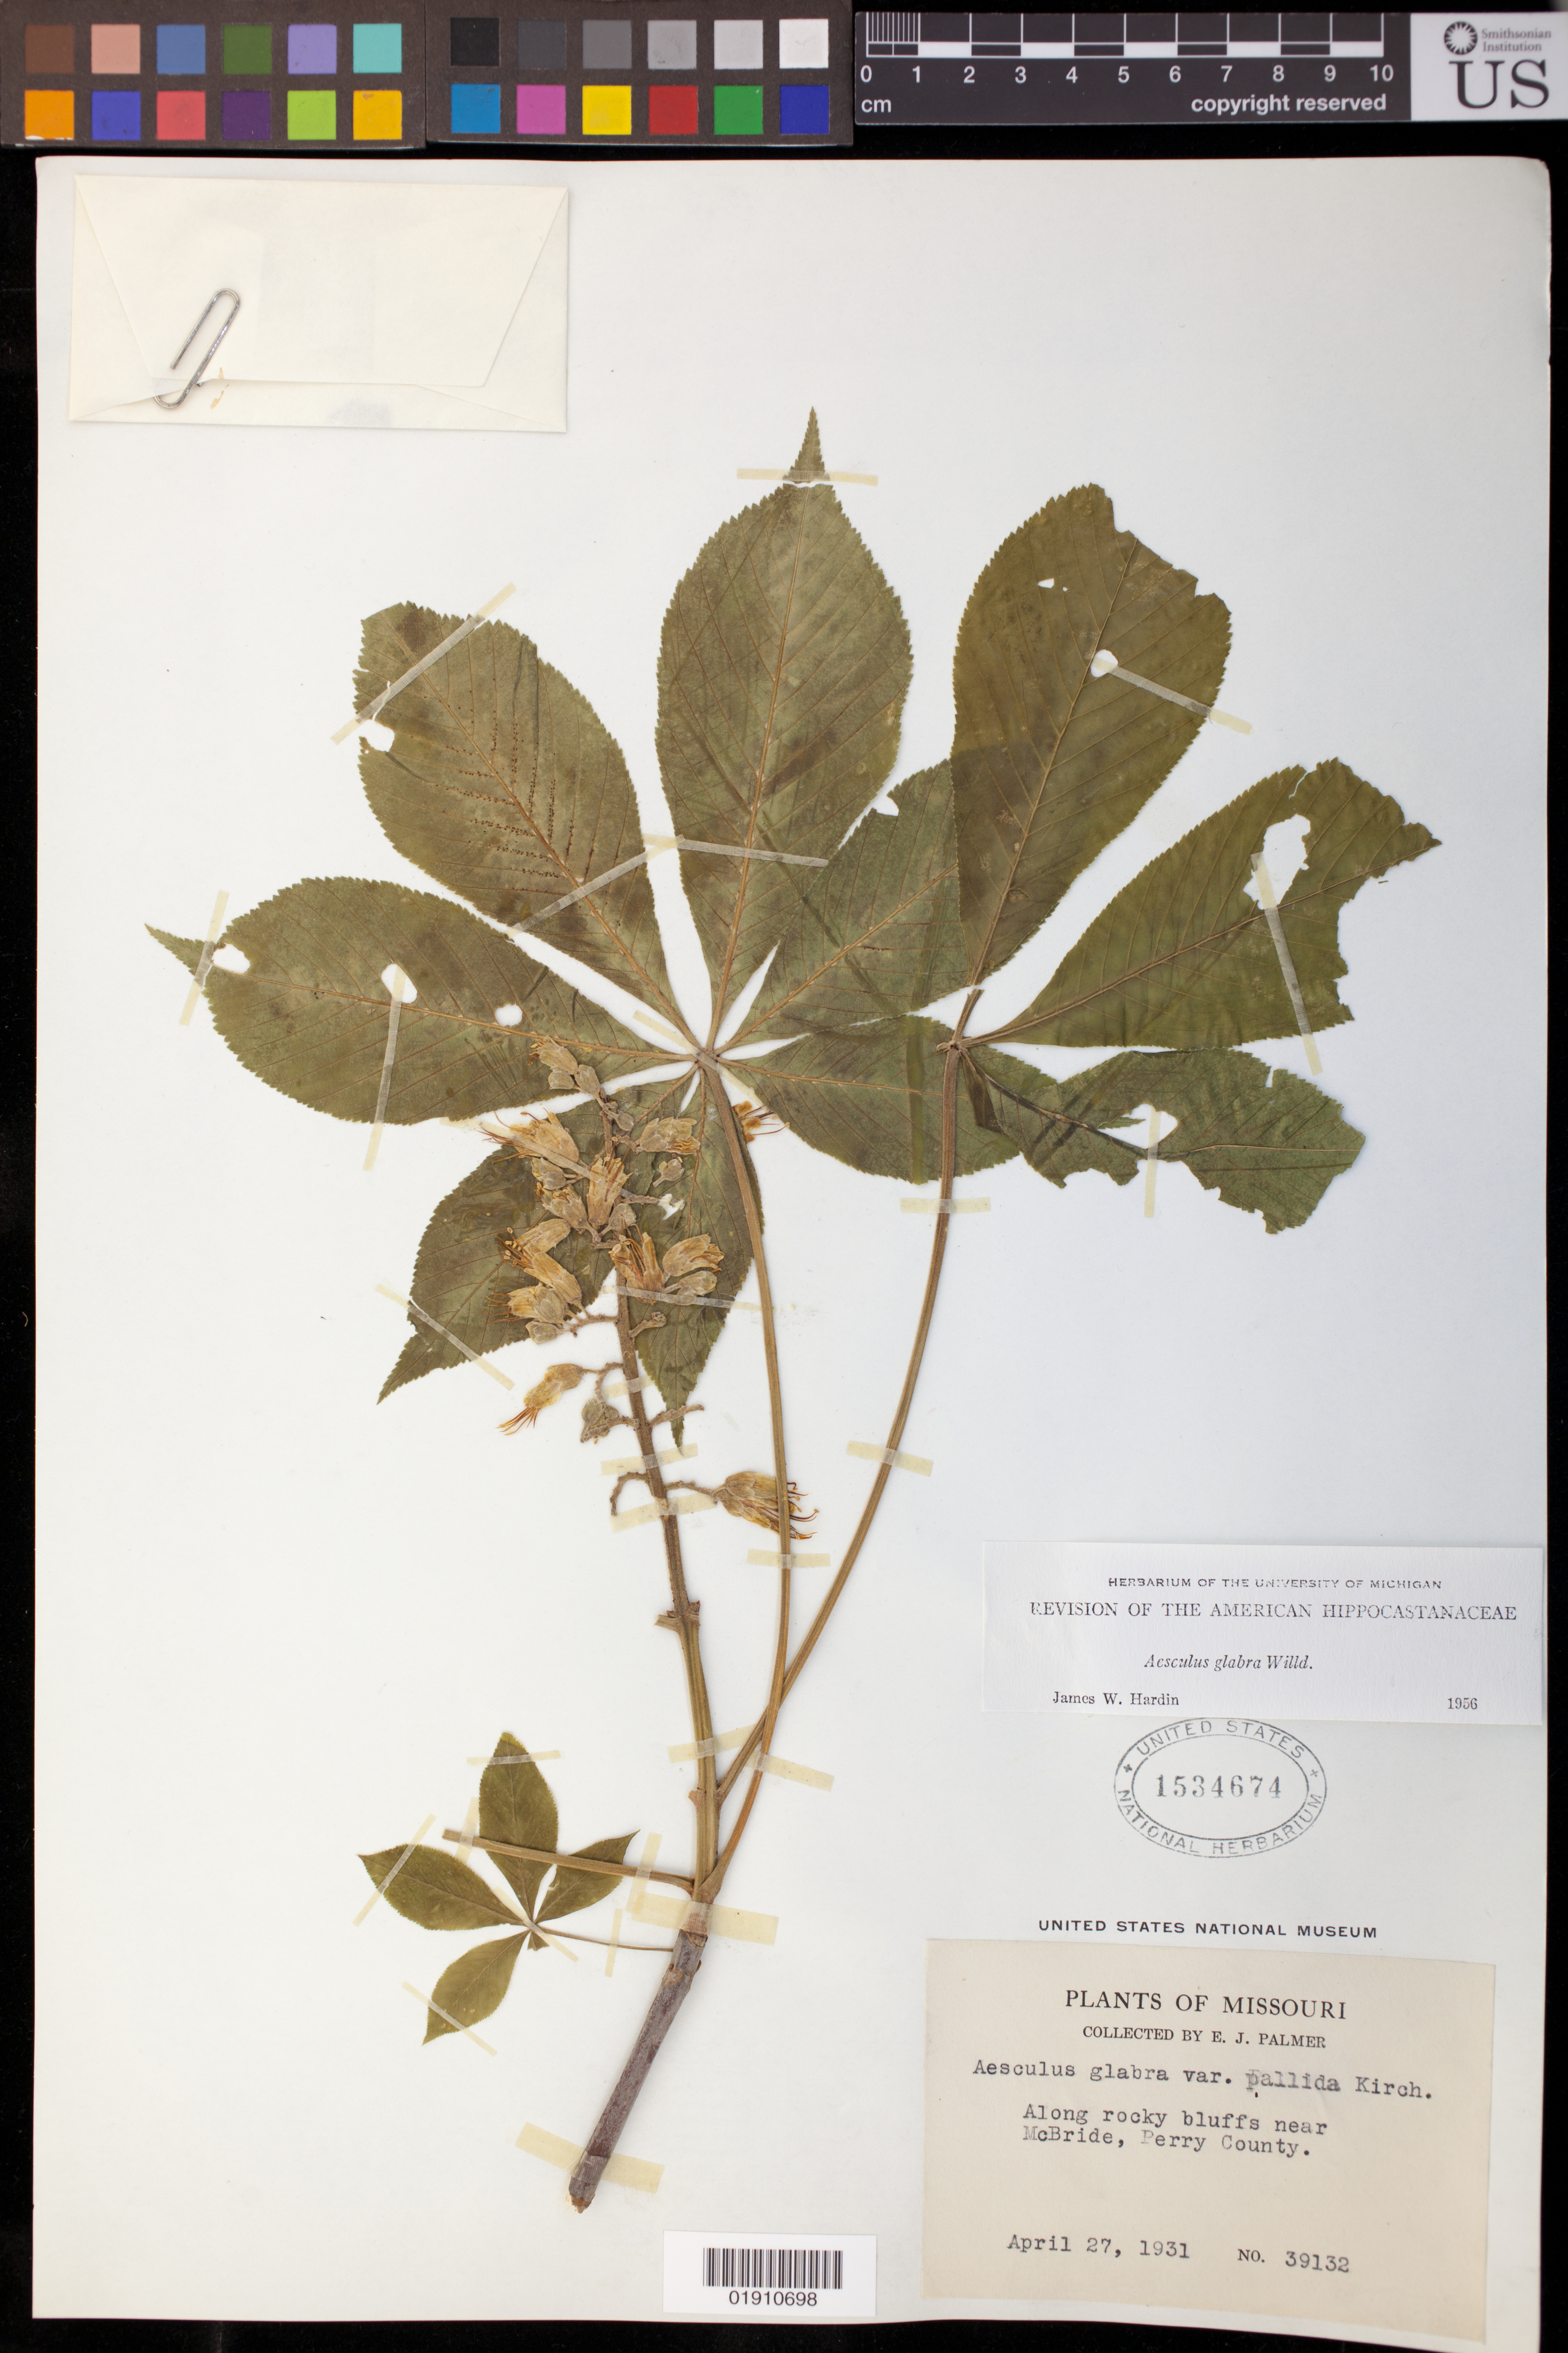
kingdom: Plantae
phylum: Tracheophyta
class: Magnoliopsida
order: Sapindales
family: Sapindaceae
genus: Aesculus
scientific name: Aesculus glabra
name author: Willd.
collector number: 39132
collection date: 1931-04-27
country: United States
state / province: Missouri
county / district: Perry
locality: Along rocky bluffs near McBride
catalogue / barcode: US 1534674